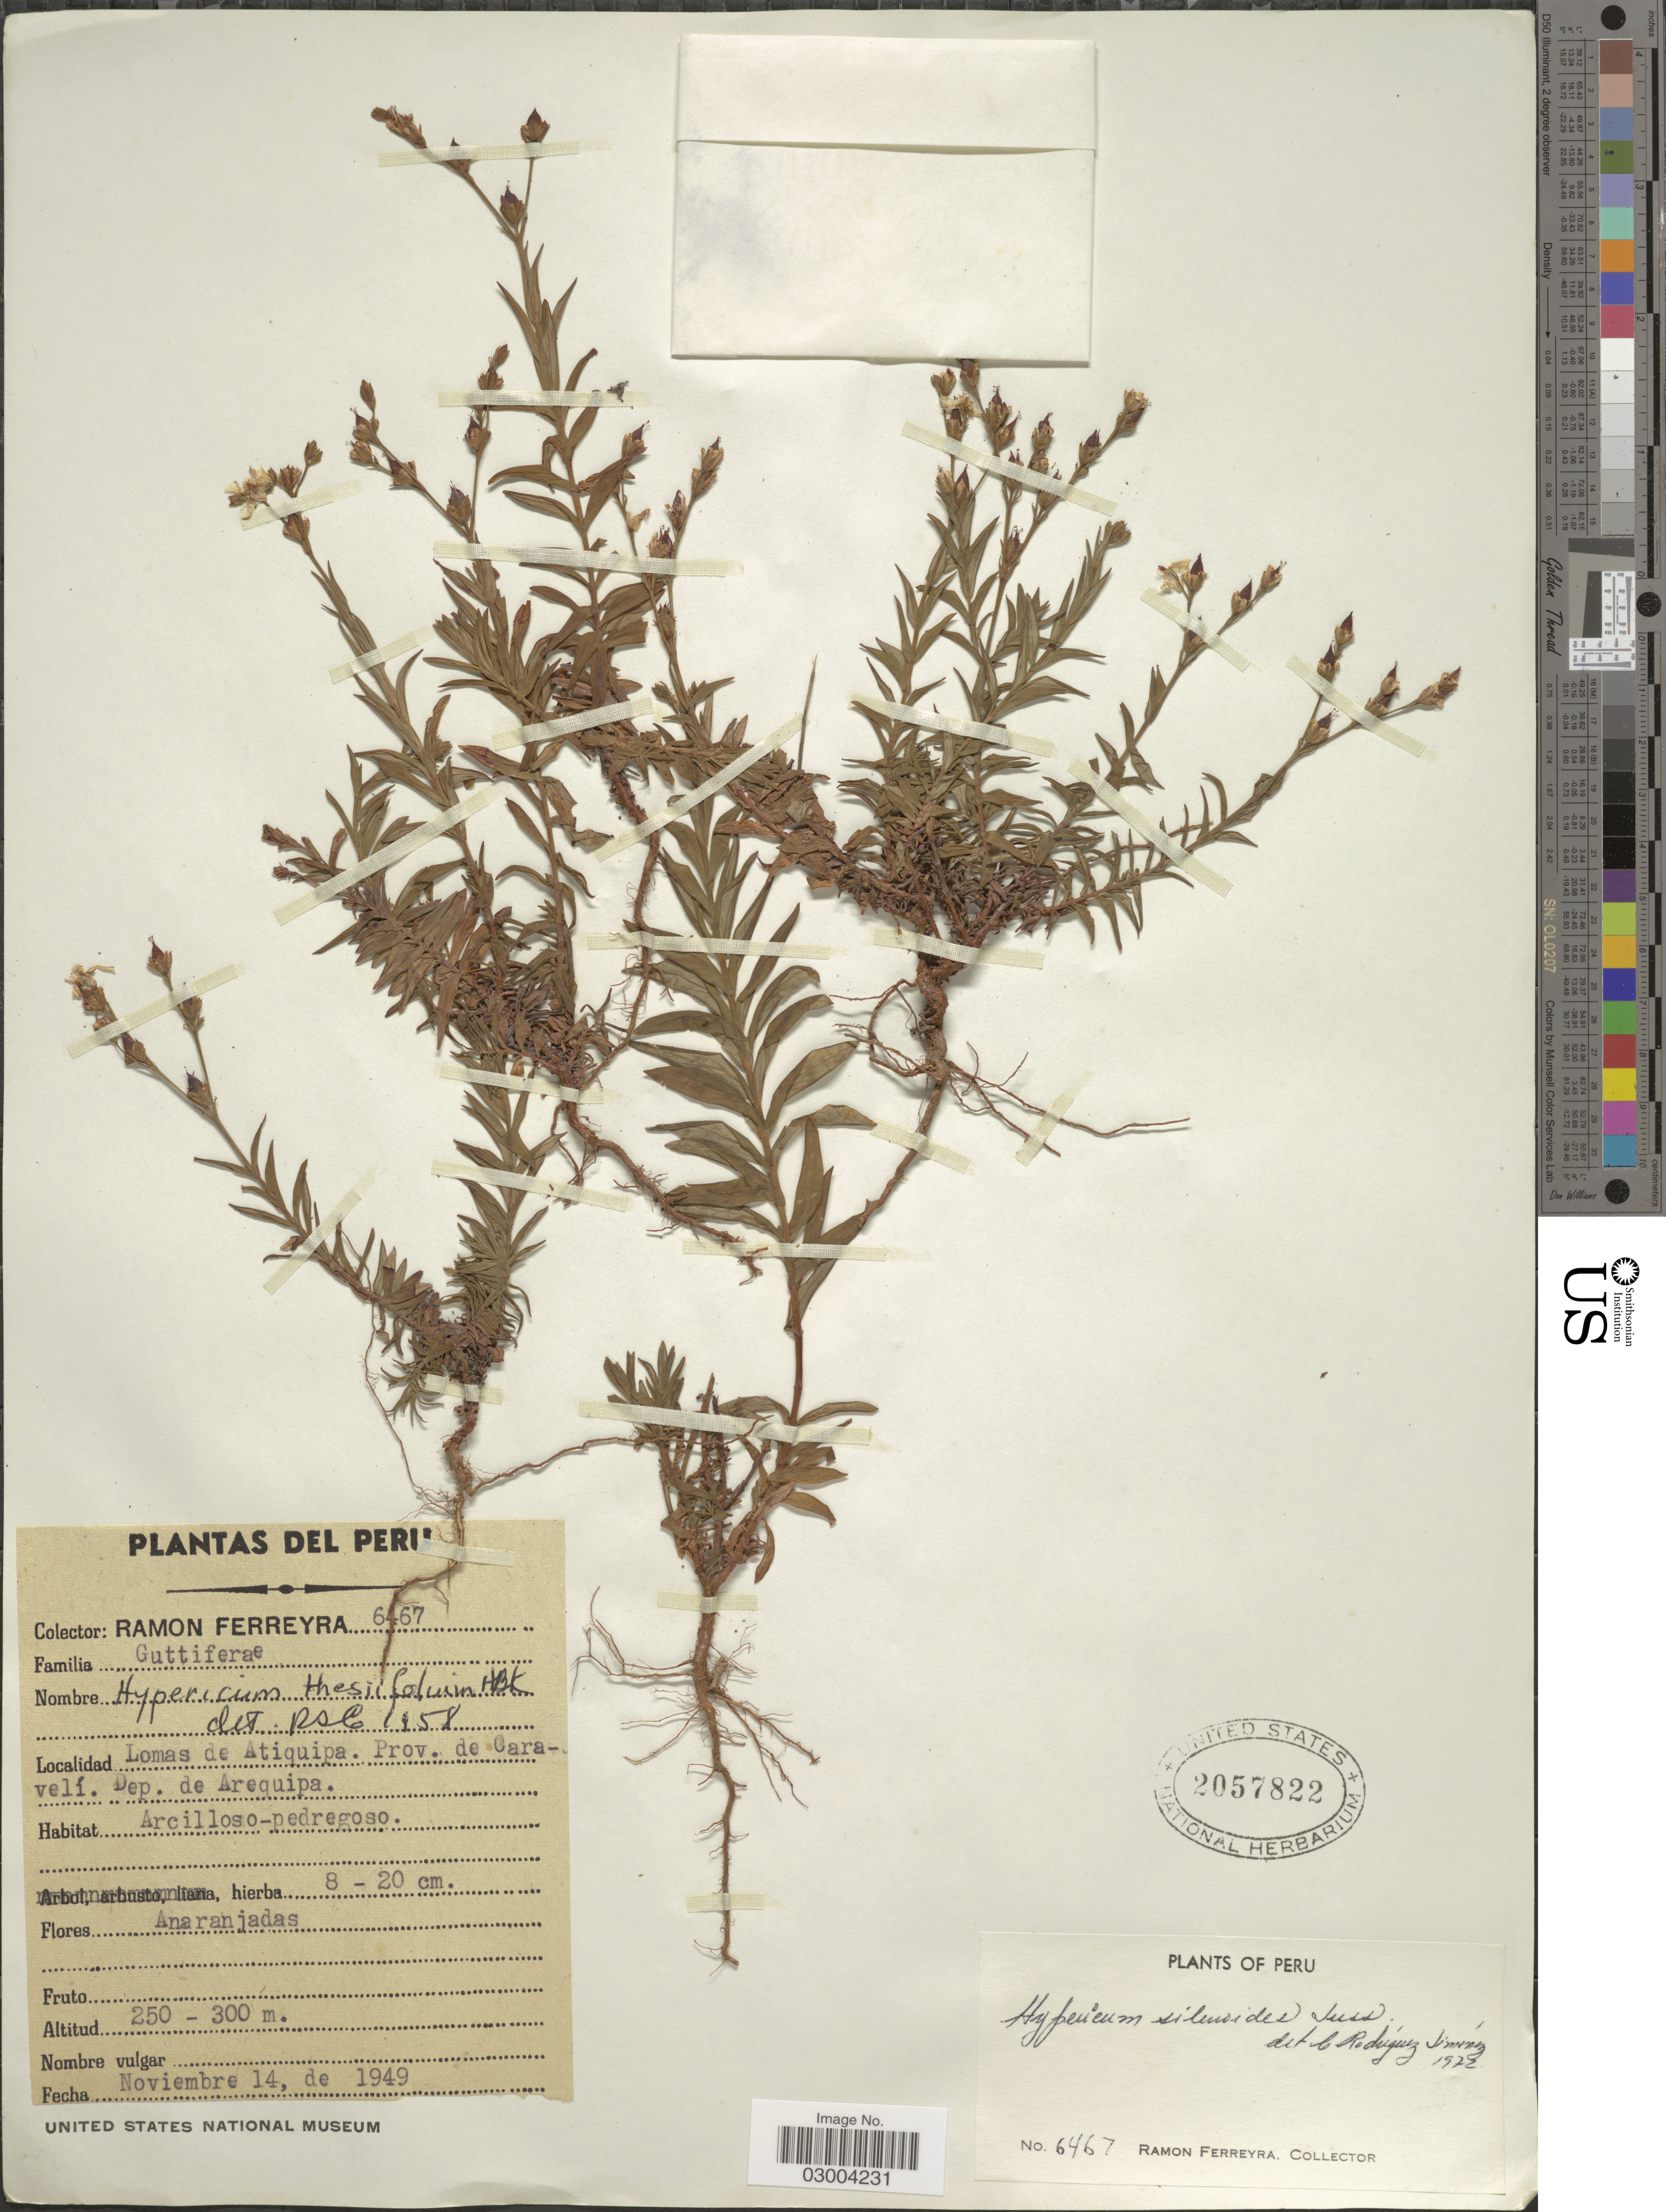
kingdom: Plantae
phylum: Tracheophyta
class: Magnoliopsida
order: Malpighiales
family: Hypericaceae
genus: Hypericum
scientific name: Hypericum silenoides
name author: Juss.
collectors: R. A. Ferreyra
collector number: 6467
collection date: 1949-11-14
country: Peru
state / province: Arequipa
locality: Lomas de Atiquipa. Prov. de Caravelí. Dep. de Arequipa.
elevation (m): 250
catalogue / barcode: US 2057822